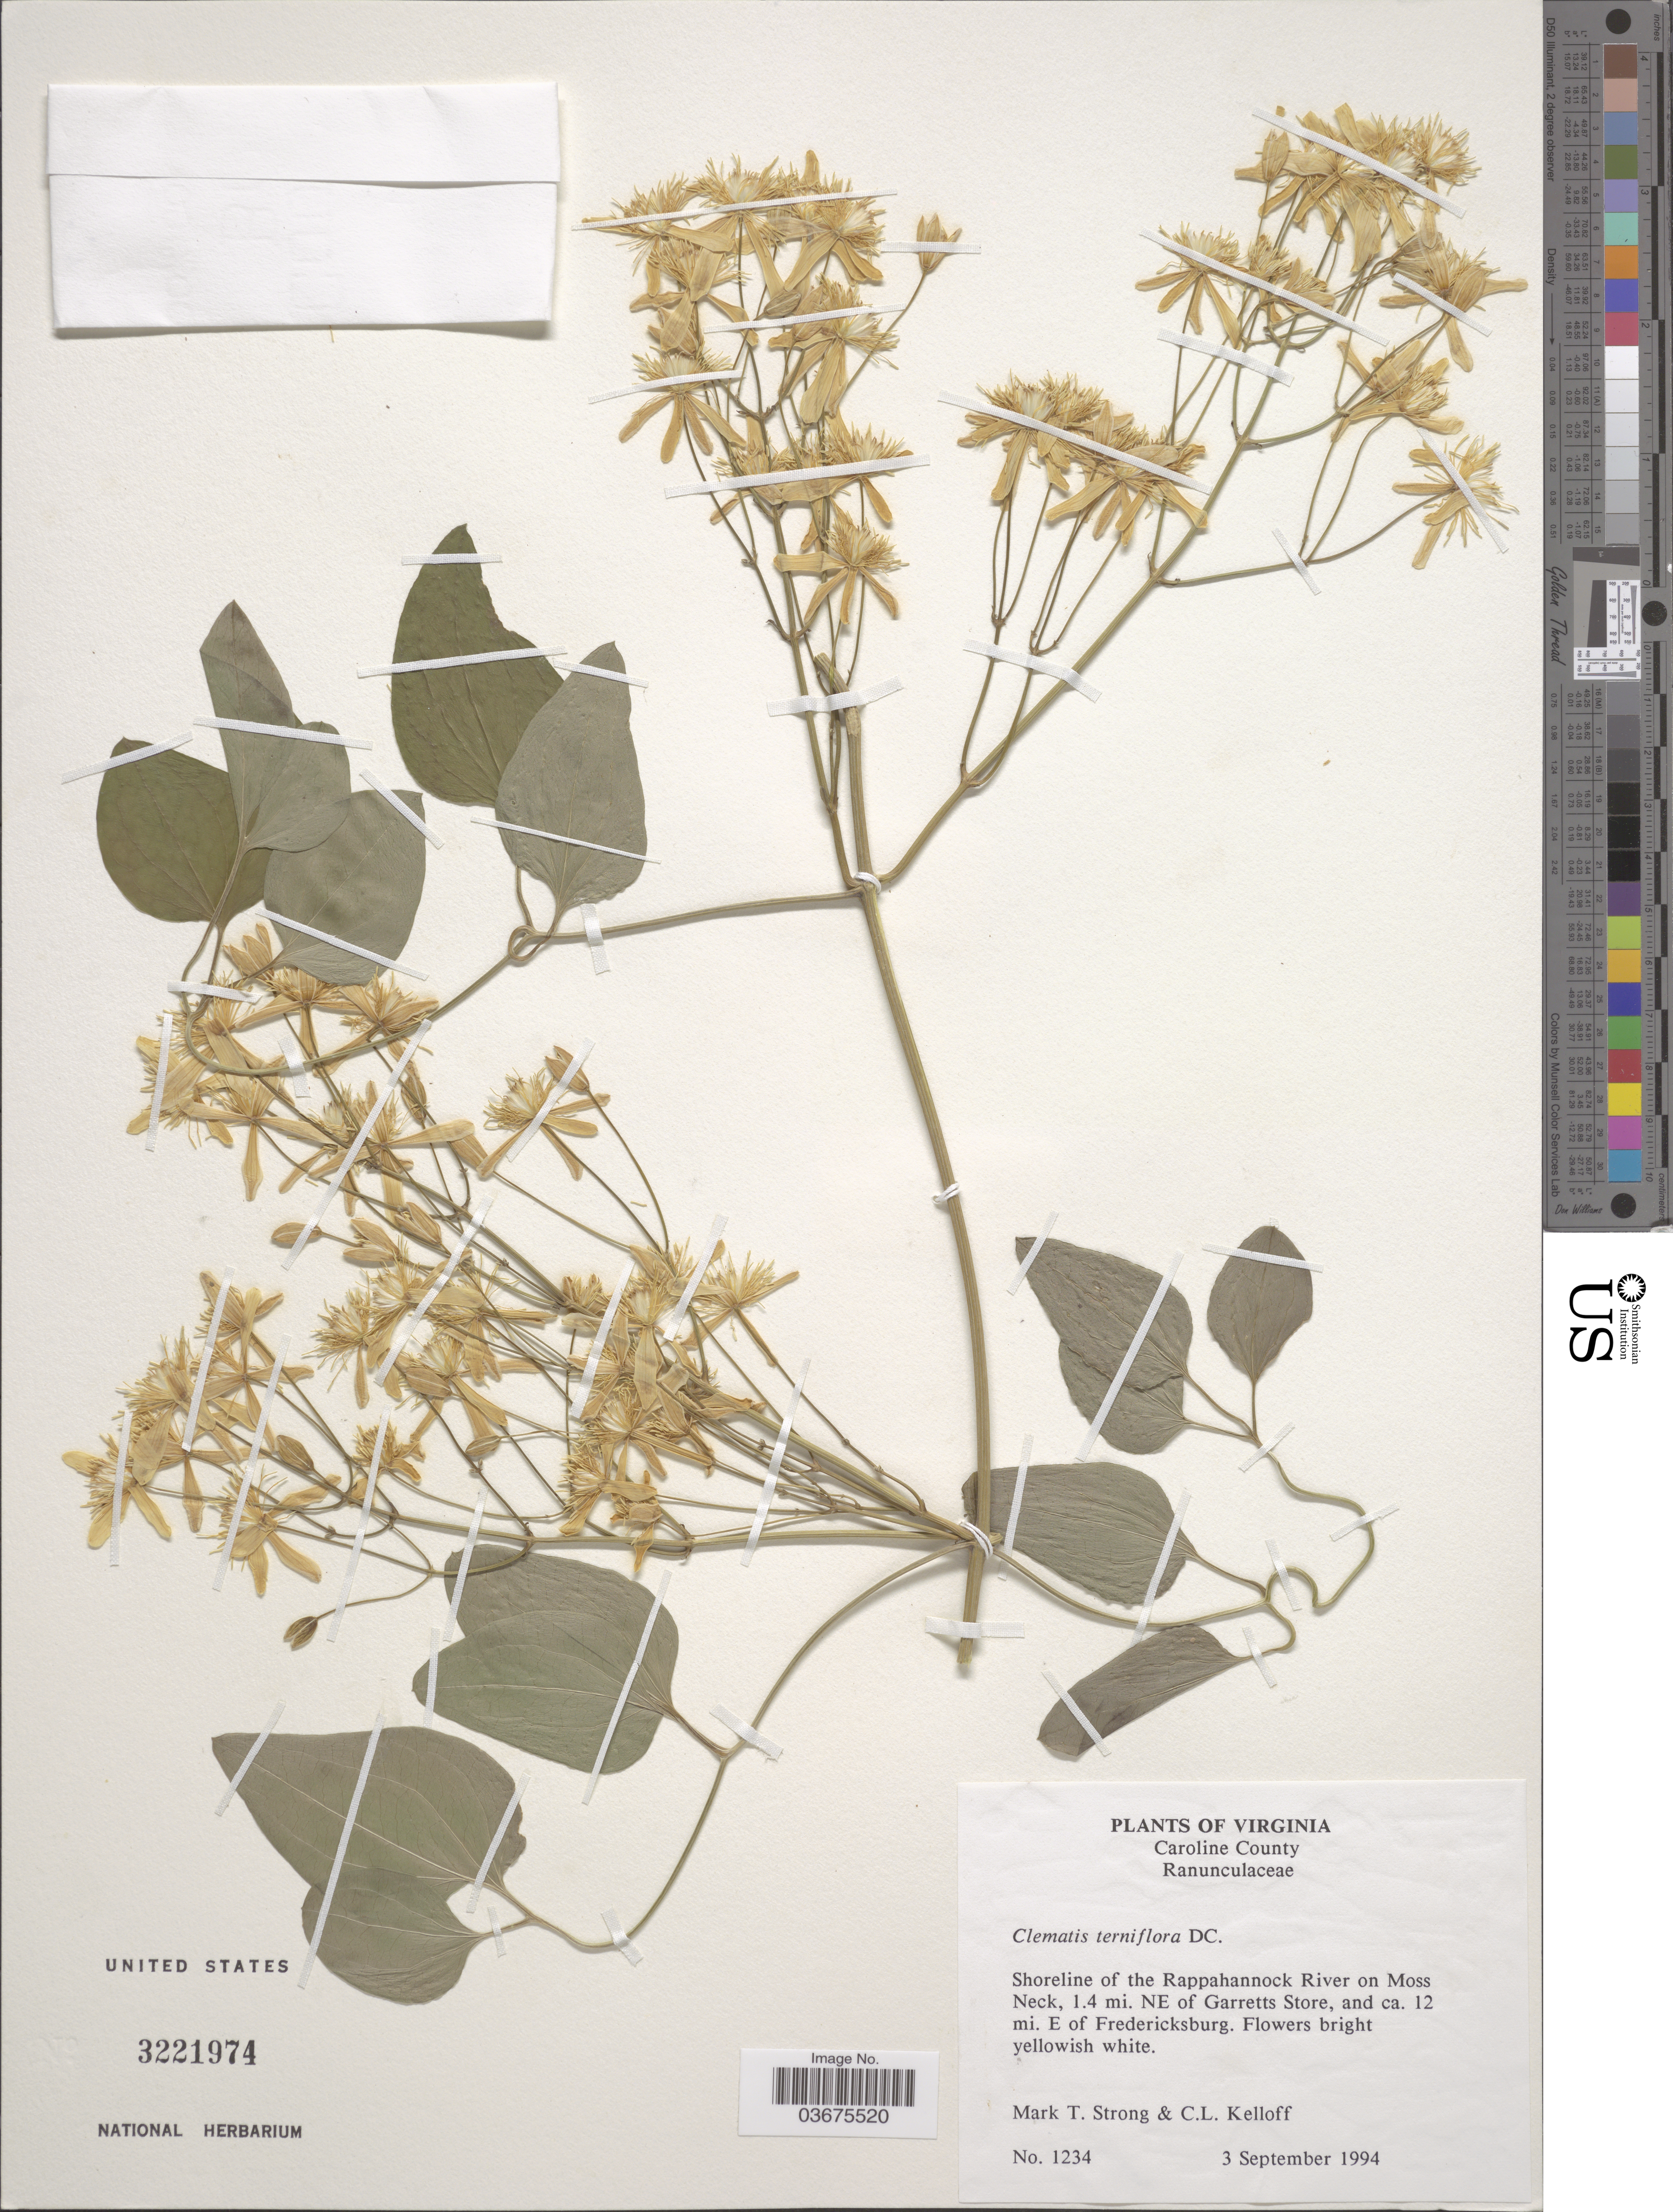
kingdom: Plantae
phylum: Tracheophyta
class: Magnoliopsida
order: Ranunculales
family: Ranunculaceae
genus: Clematis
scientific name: Clematis terniflora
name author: DC.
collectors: M. T. Strong & C. L. Kelloff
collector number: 1234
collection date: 1994-09-03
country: United States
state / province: Virginia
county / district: Caroline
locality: Caroline County. Shoreline of the Rappahannock River on Moss Neck, 1.4 mi. NE of Garretts Store, and ca. 12 mi. E of Fredericksburg.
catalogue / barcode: US 3221974